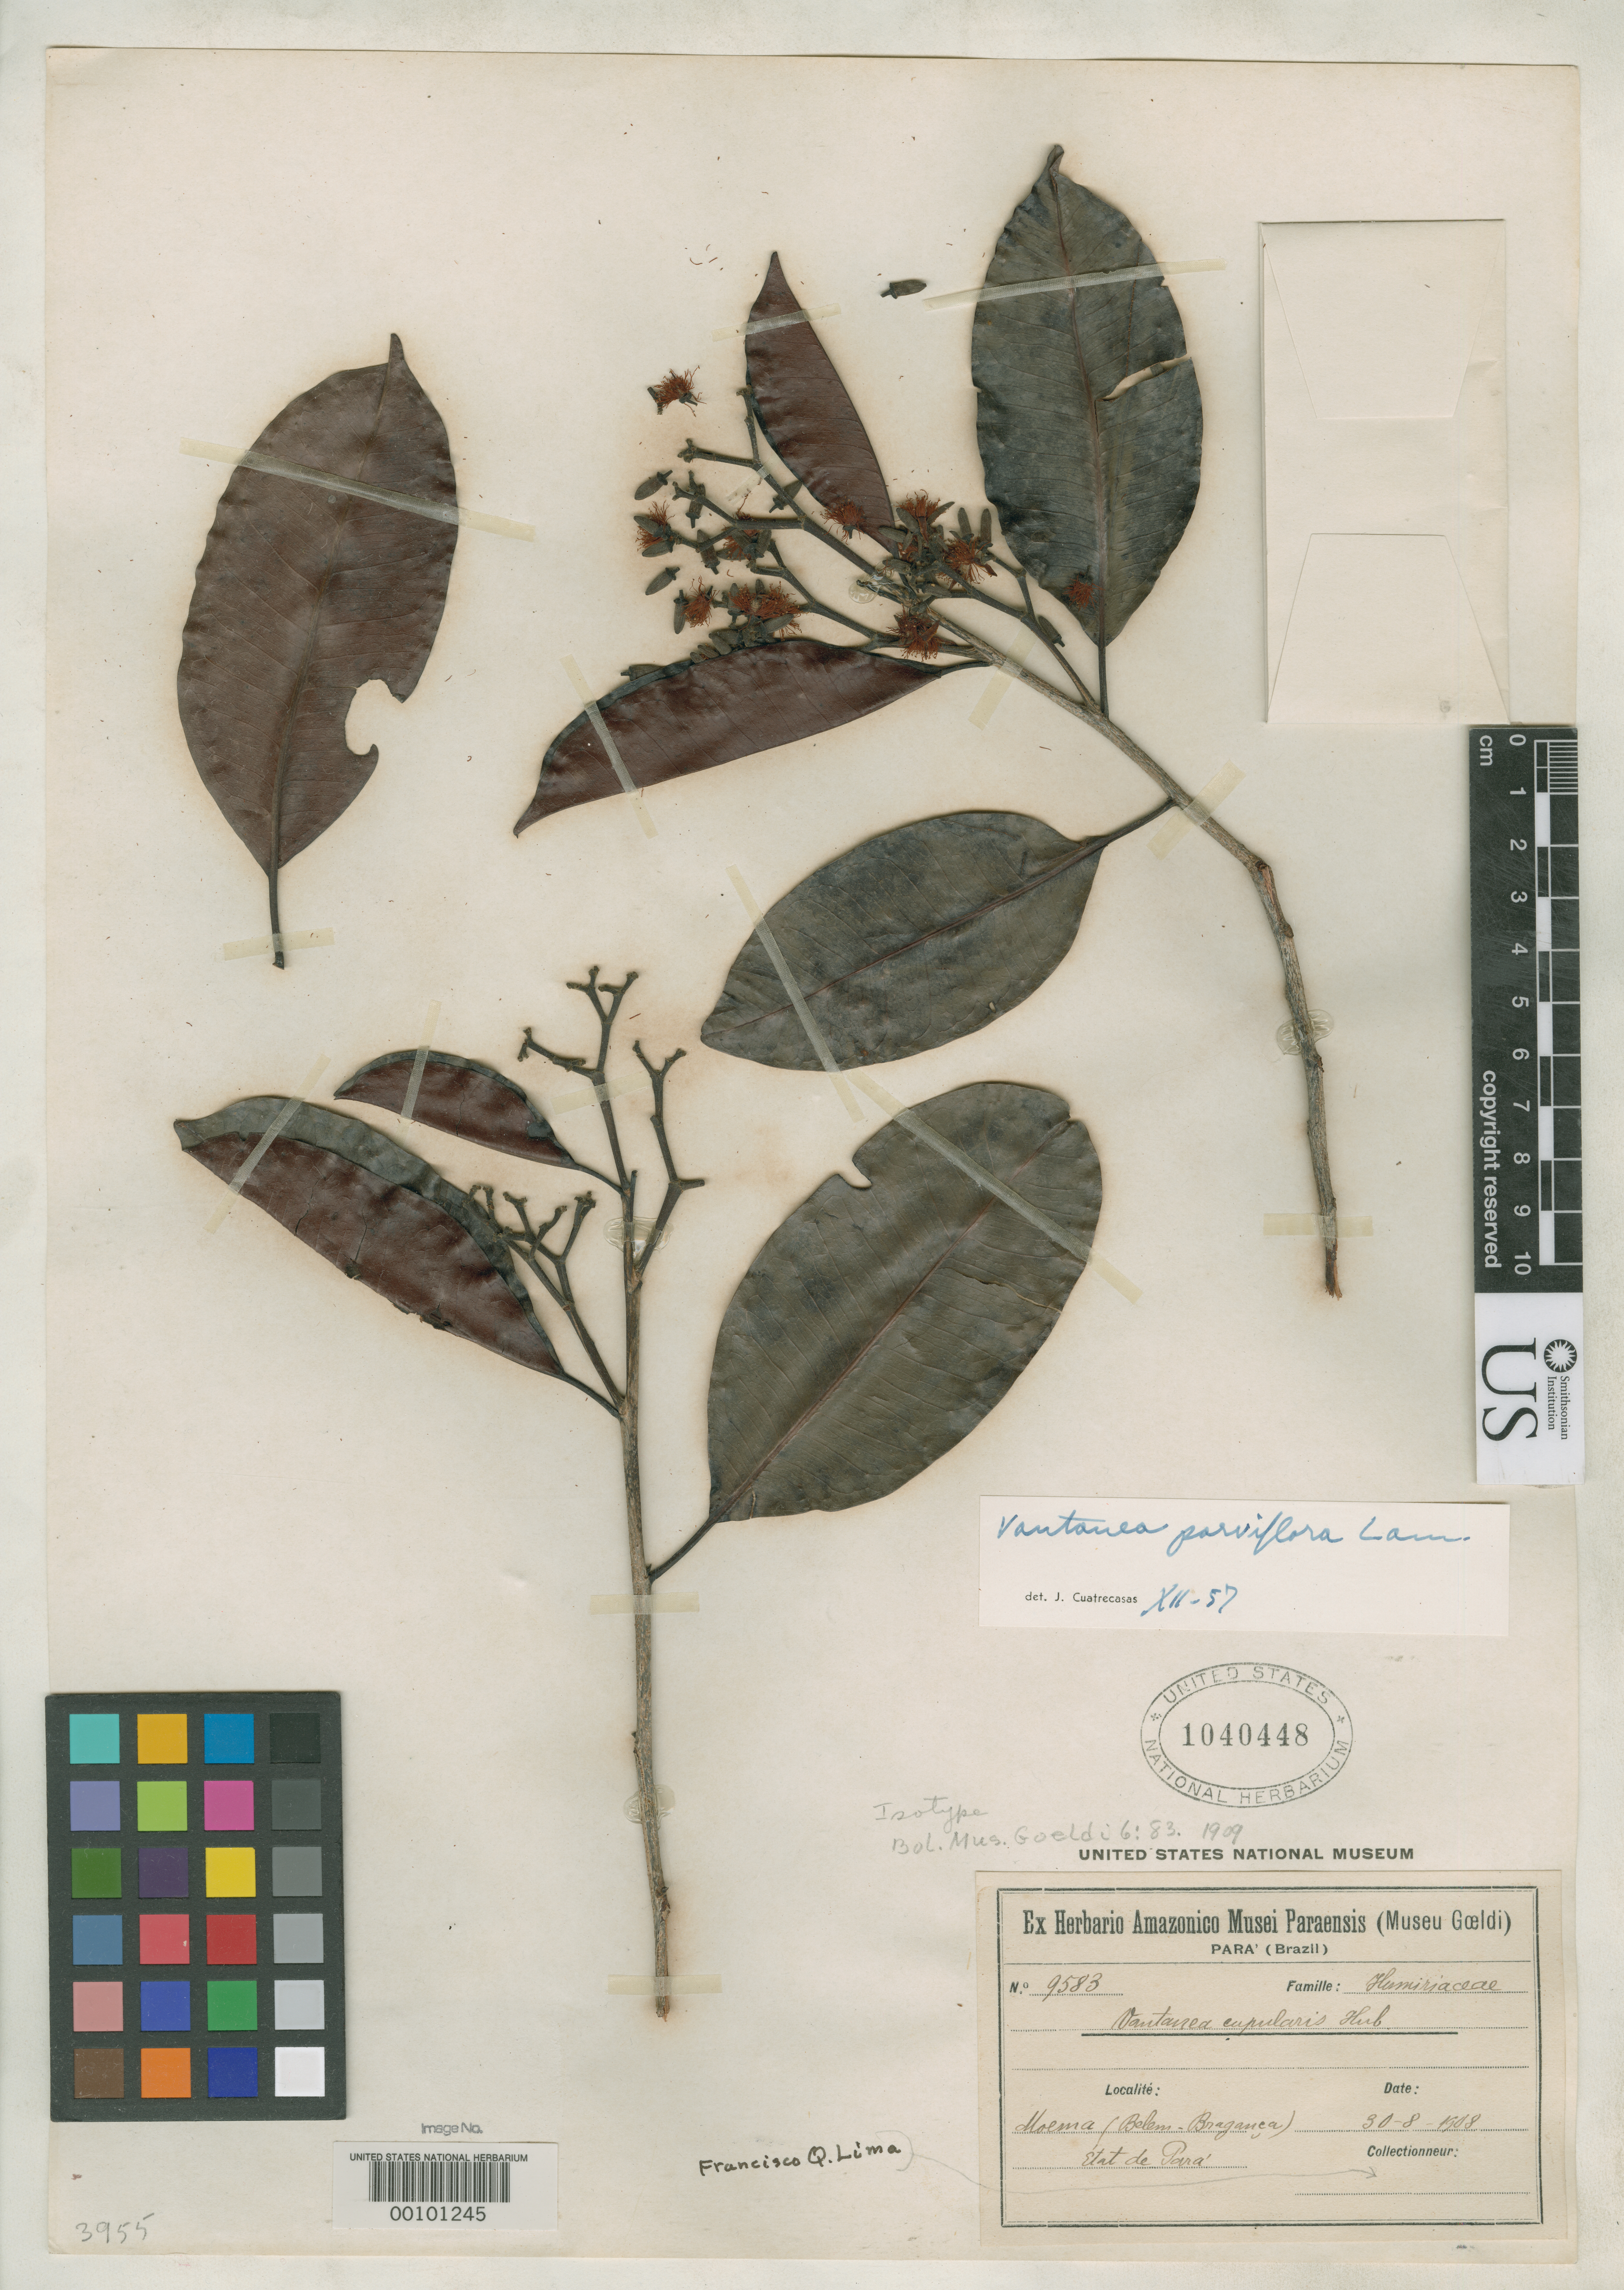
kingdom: Plantae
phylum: Tracheophyta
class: Magnoliopsida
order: Malpighiales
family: Humiriaceae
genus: Vantanea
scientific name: Vantanea cupularis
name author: Huber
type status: Isotype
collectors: J. Huber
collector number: Herb. Jus. G. 9583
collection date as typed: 30 Aug 1908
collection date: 1908-08-30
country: Brazil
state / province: Minas Gerais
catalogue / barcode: US 1040448